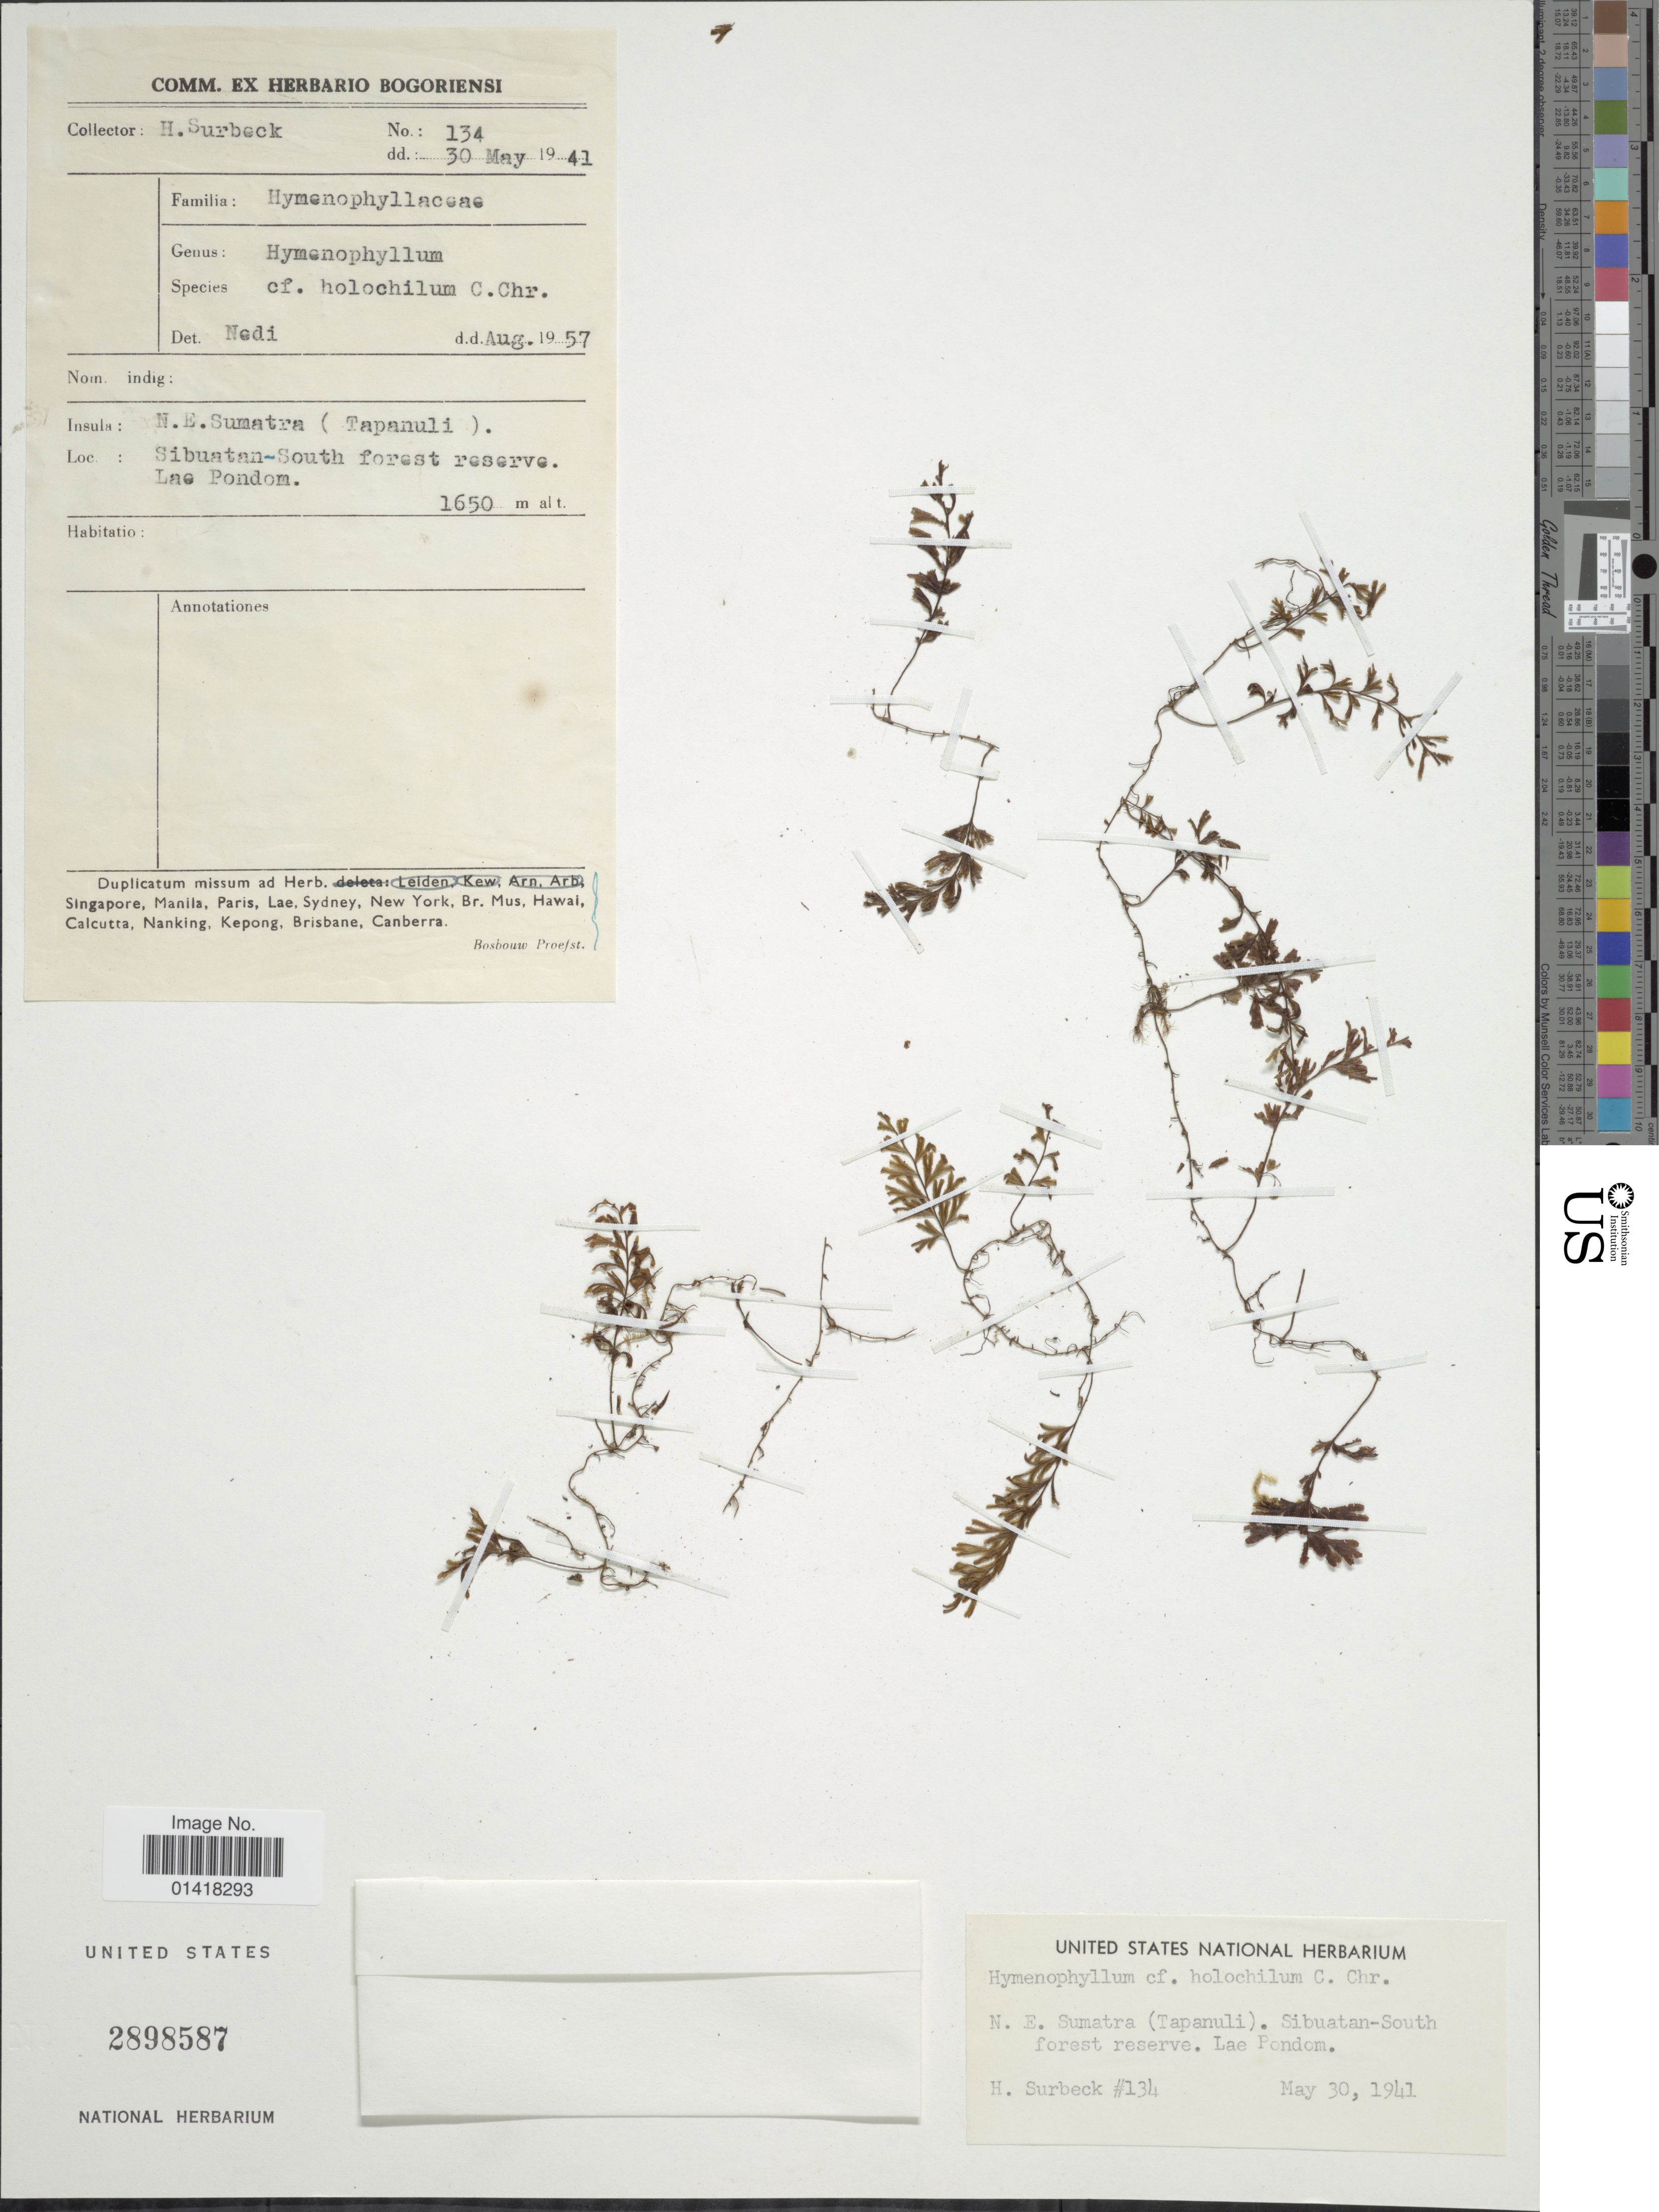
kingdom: Plantae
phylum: Tracheophyta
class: Polypodiopsida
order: Hymenophyllales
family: Hymenophyllaceae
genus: Hymenophyllum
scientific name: Hymenophyllum holochilum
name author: (Bosch) C. Chr.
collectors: H. Surbeck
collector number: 134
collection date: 1941-05-30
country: Indonesia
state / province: Sumatra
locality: N.E. Sumatra (Tapanuli). Sibuatan-South forest reserve. Lae Pondom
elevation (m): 1650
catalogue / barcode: US 2898587